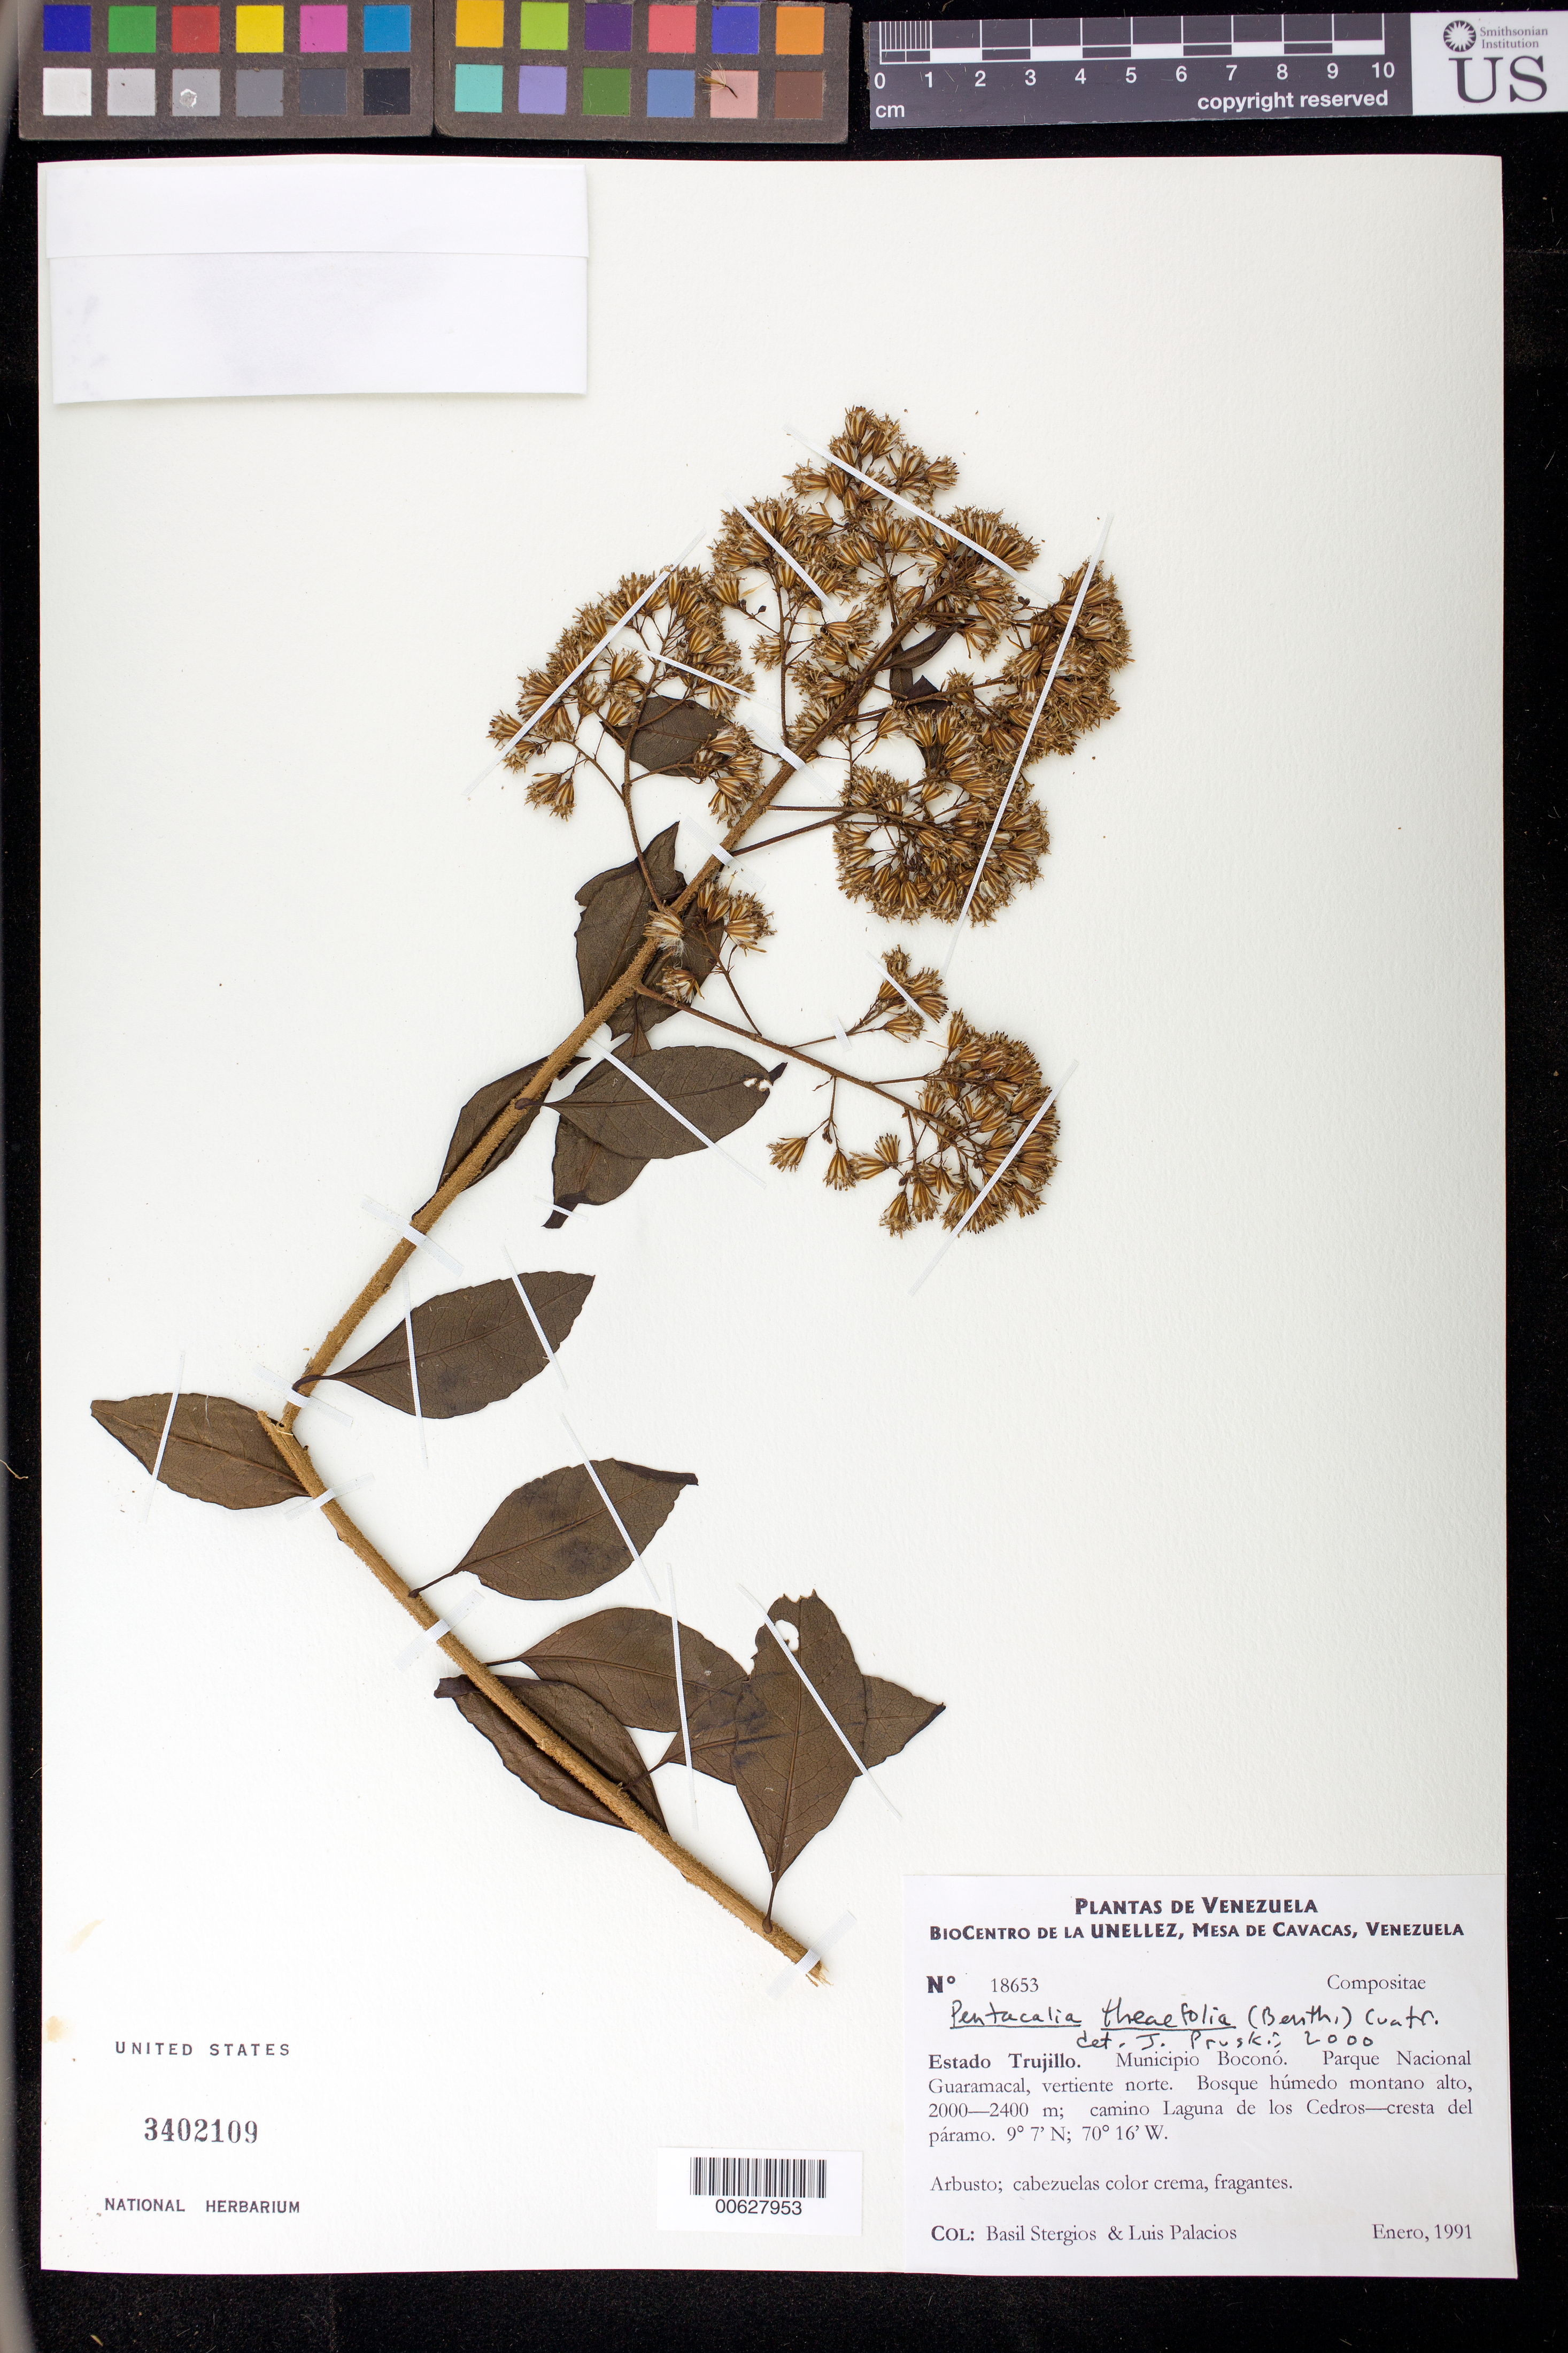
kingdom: Plantae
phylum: Tracheophyta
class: Magnoliopsida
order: Asterales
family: Asteraceae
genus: Pentacalia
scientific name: Pentacalia theifolia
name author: (Benth.) Cuatrec.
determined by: Pruski, J. F.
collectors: B. G. Stergios & L. Palacios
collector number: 18653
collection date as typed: Jan 1991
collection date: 1991-01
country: Venezuela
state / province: Trujillo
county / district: Boconó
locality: Parque Nacional Guaramacal, vertiente N, camino laguna de los Cedros-cresta del páramo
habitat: Bosque húmedo montano alto.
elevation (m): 2000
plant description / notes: PORT, US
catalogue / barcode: US 3402109